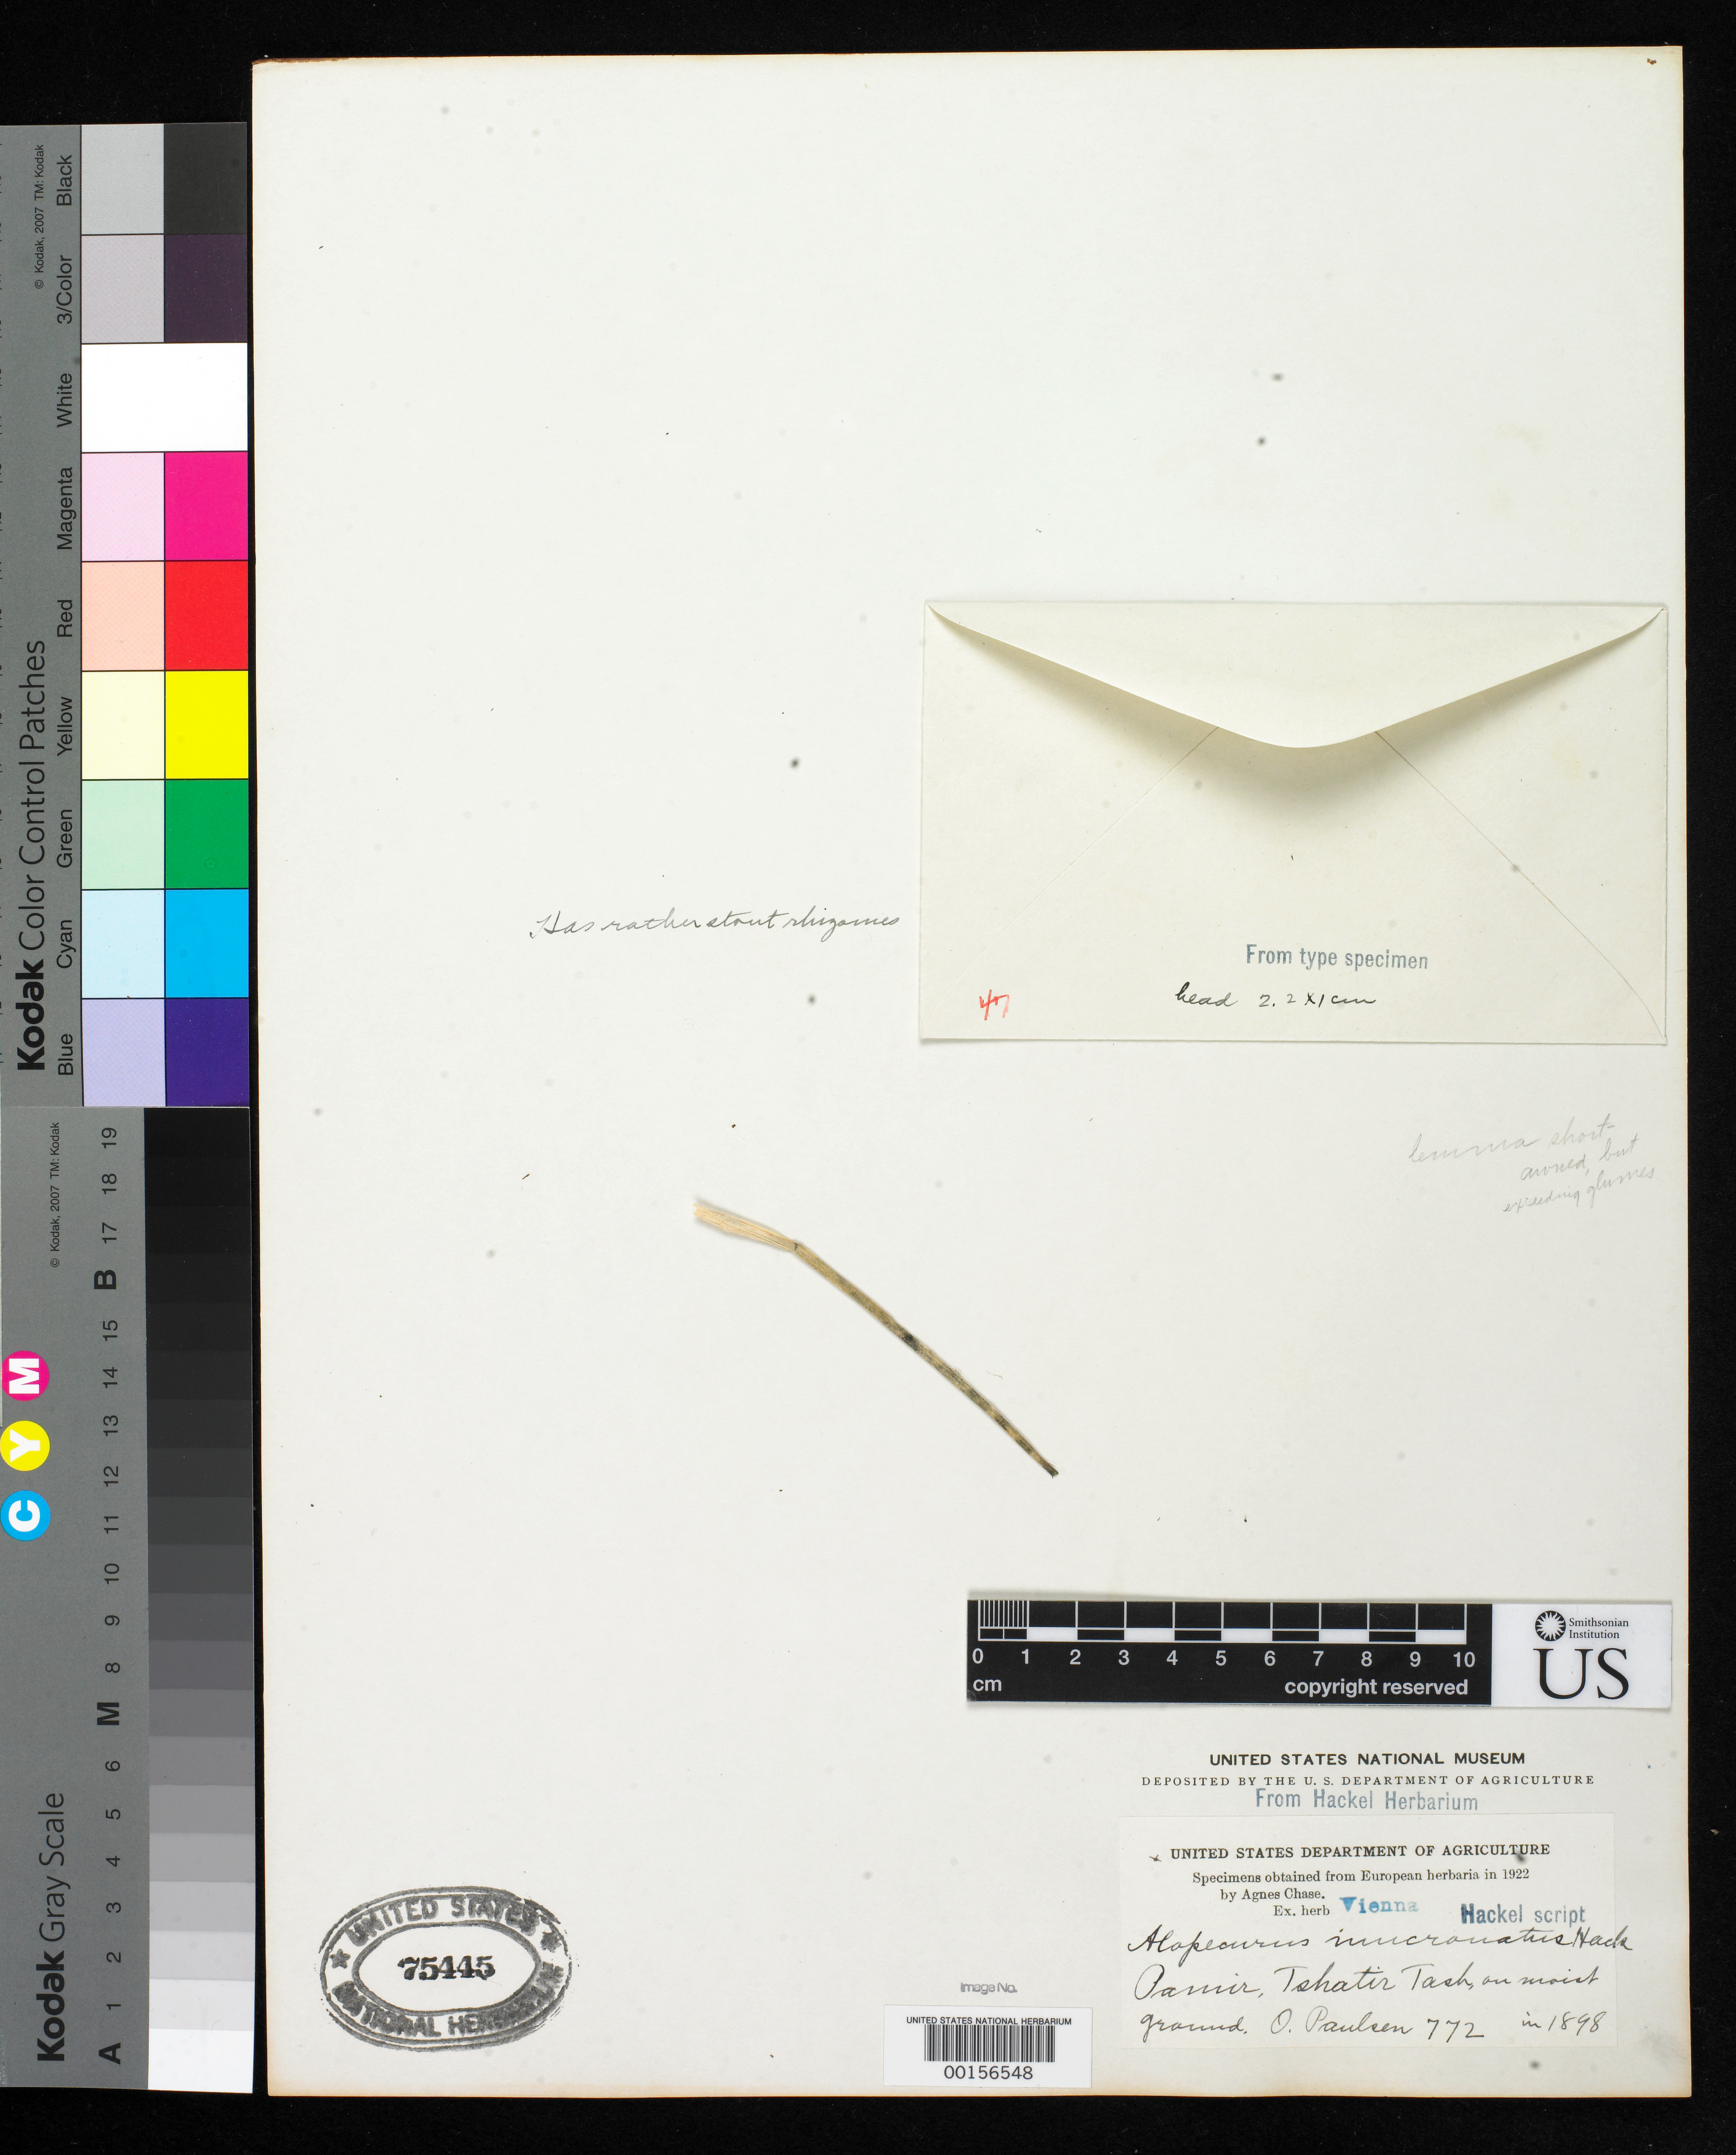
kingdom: Plantae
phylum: Tracheophyta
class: Liliopsida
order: Poales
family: Poaceae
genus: Alopecurus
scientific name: Alopecurus mucronatus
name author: Hack.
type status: Type Fragment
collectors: O. Paulsen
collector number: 772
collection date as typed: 1898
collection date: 1898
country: Tajikistan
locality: Pamir, Tshatir Tash, on moist ground.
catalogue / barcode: US 75445